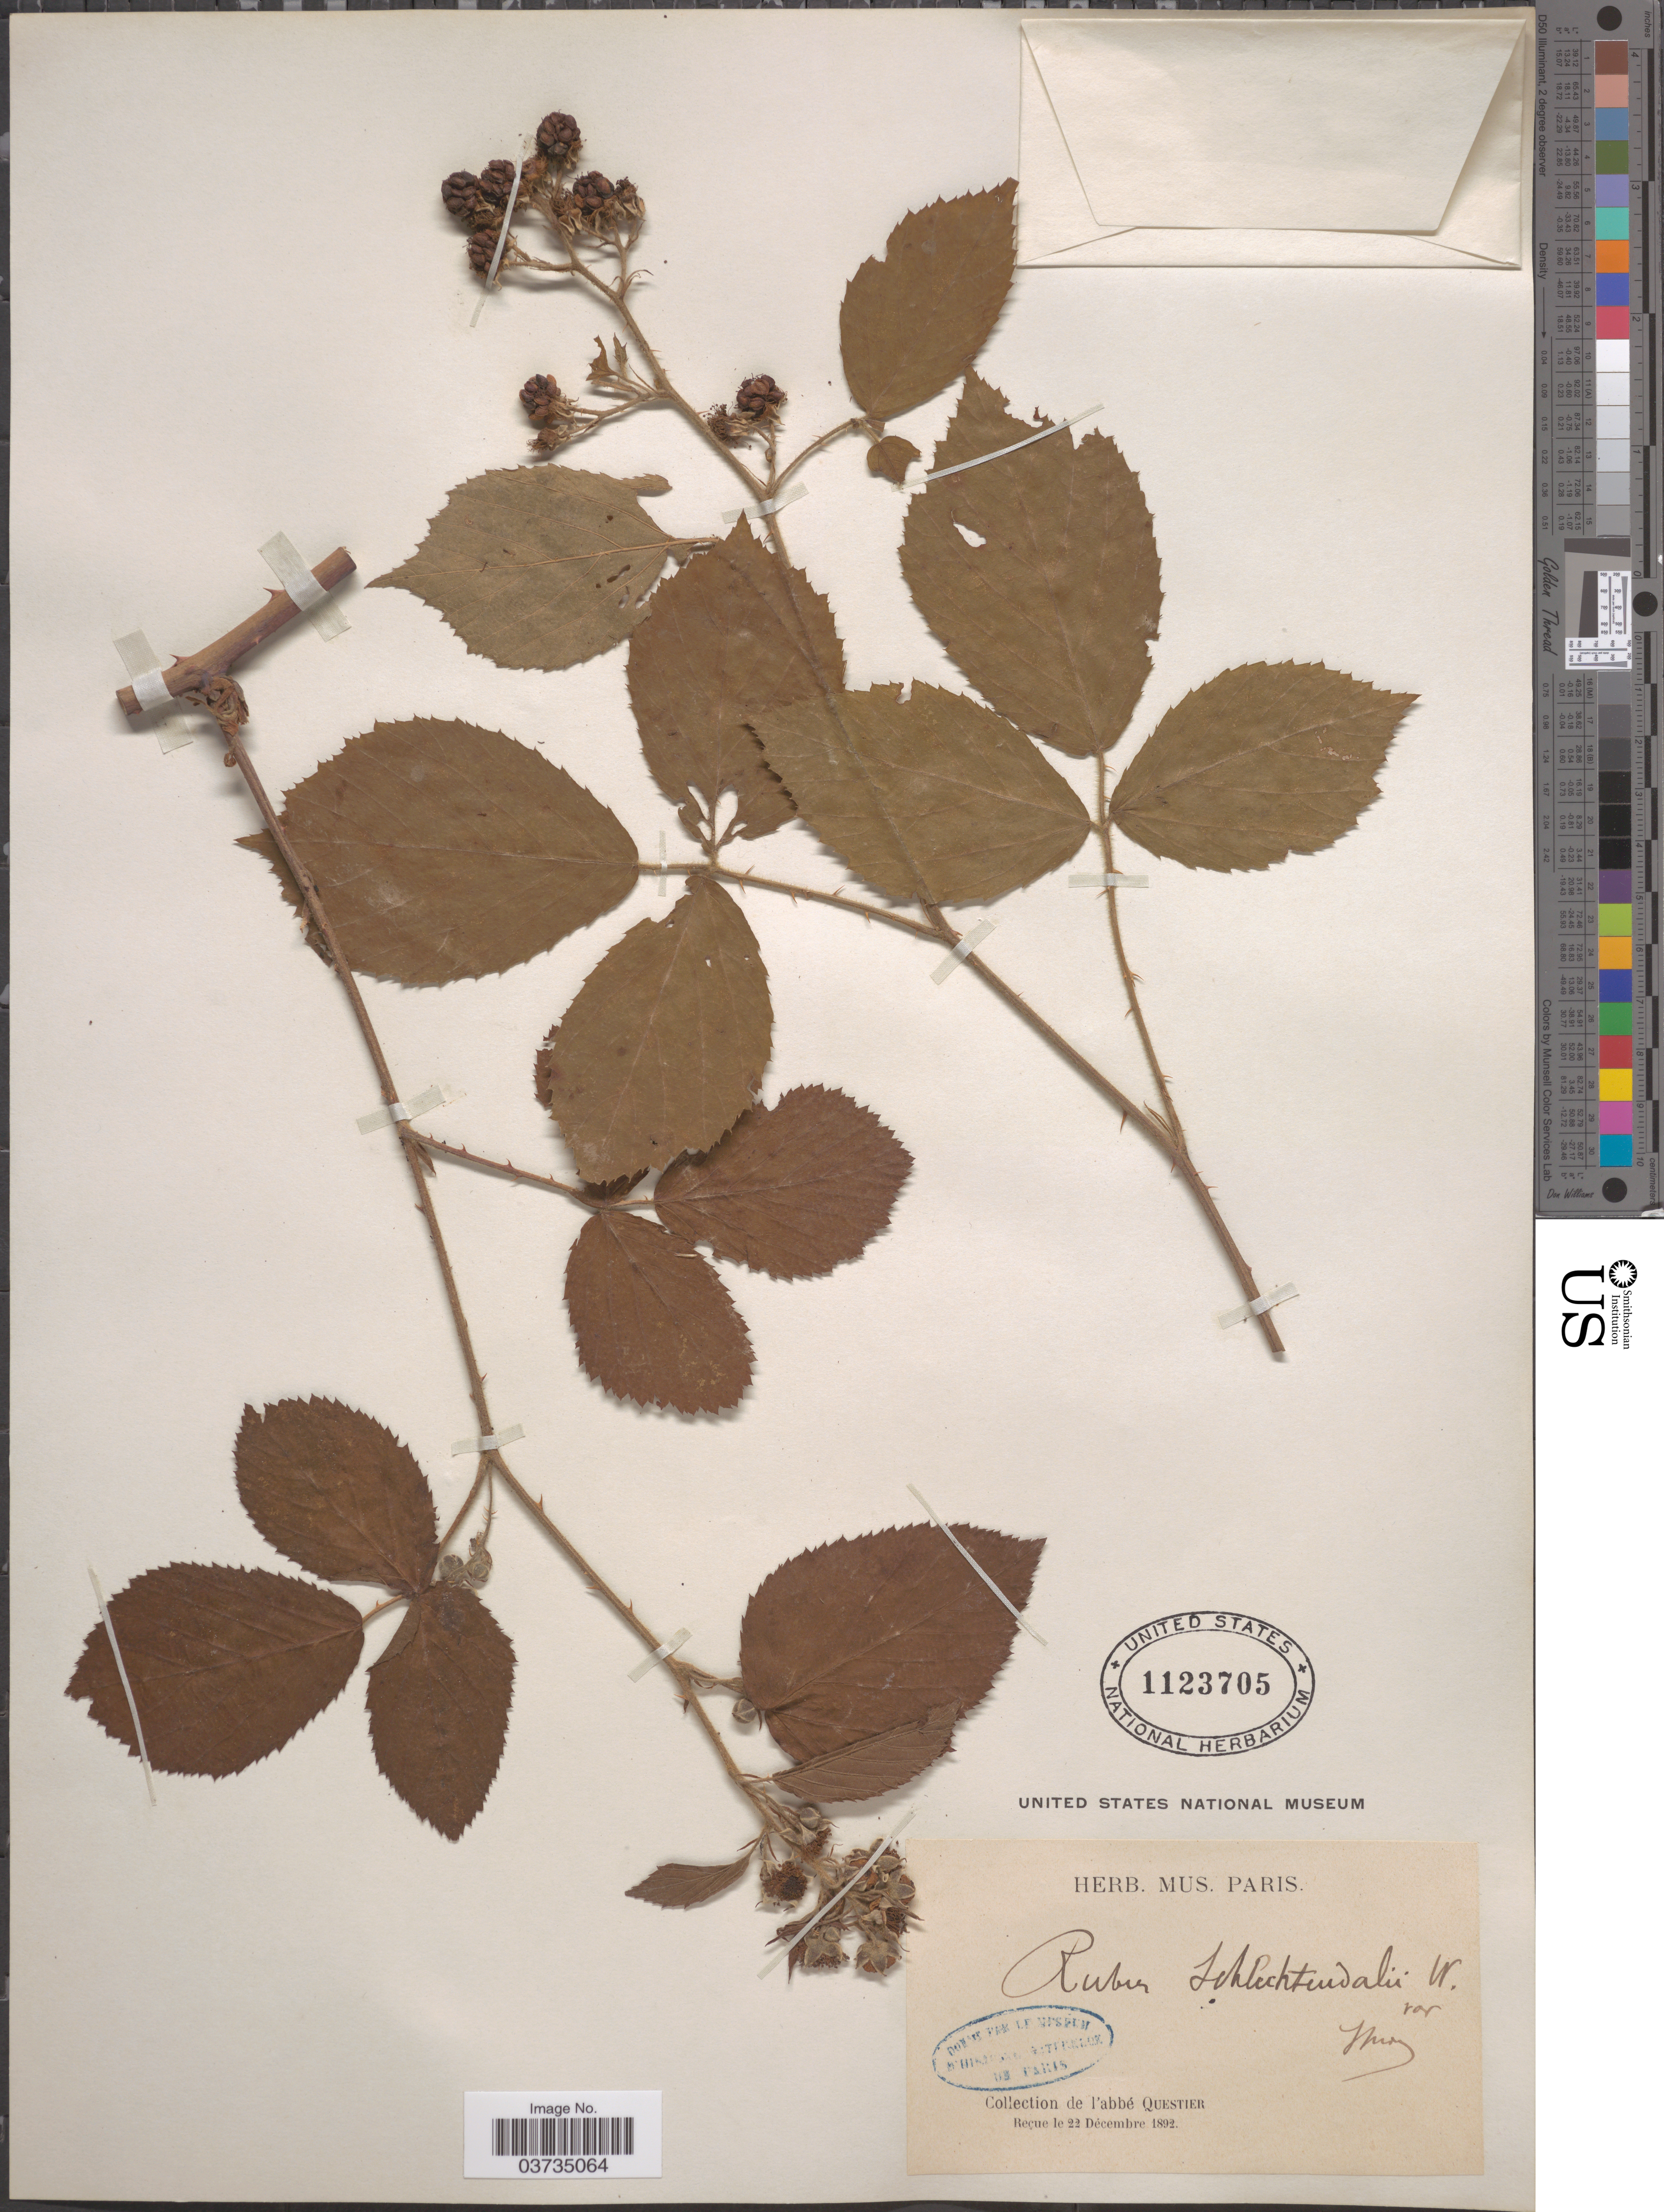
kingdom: Plantae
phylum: Tracheophyta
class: Magnoliopsida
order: Rosales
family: Rosaceae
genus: Rubus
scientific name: Rubus schlechtendalii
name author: Weihe ex Link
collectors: A. Questier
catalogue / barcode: US 1123705